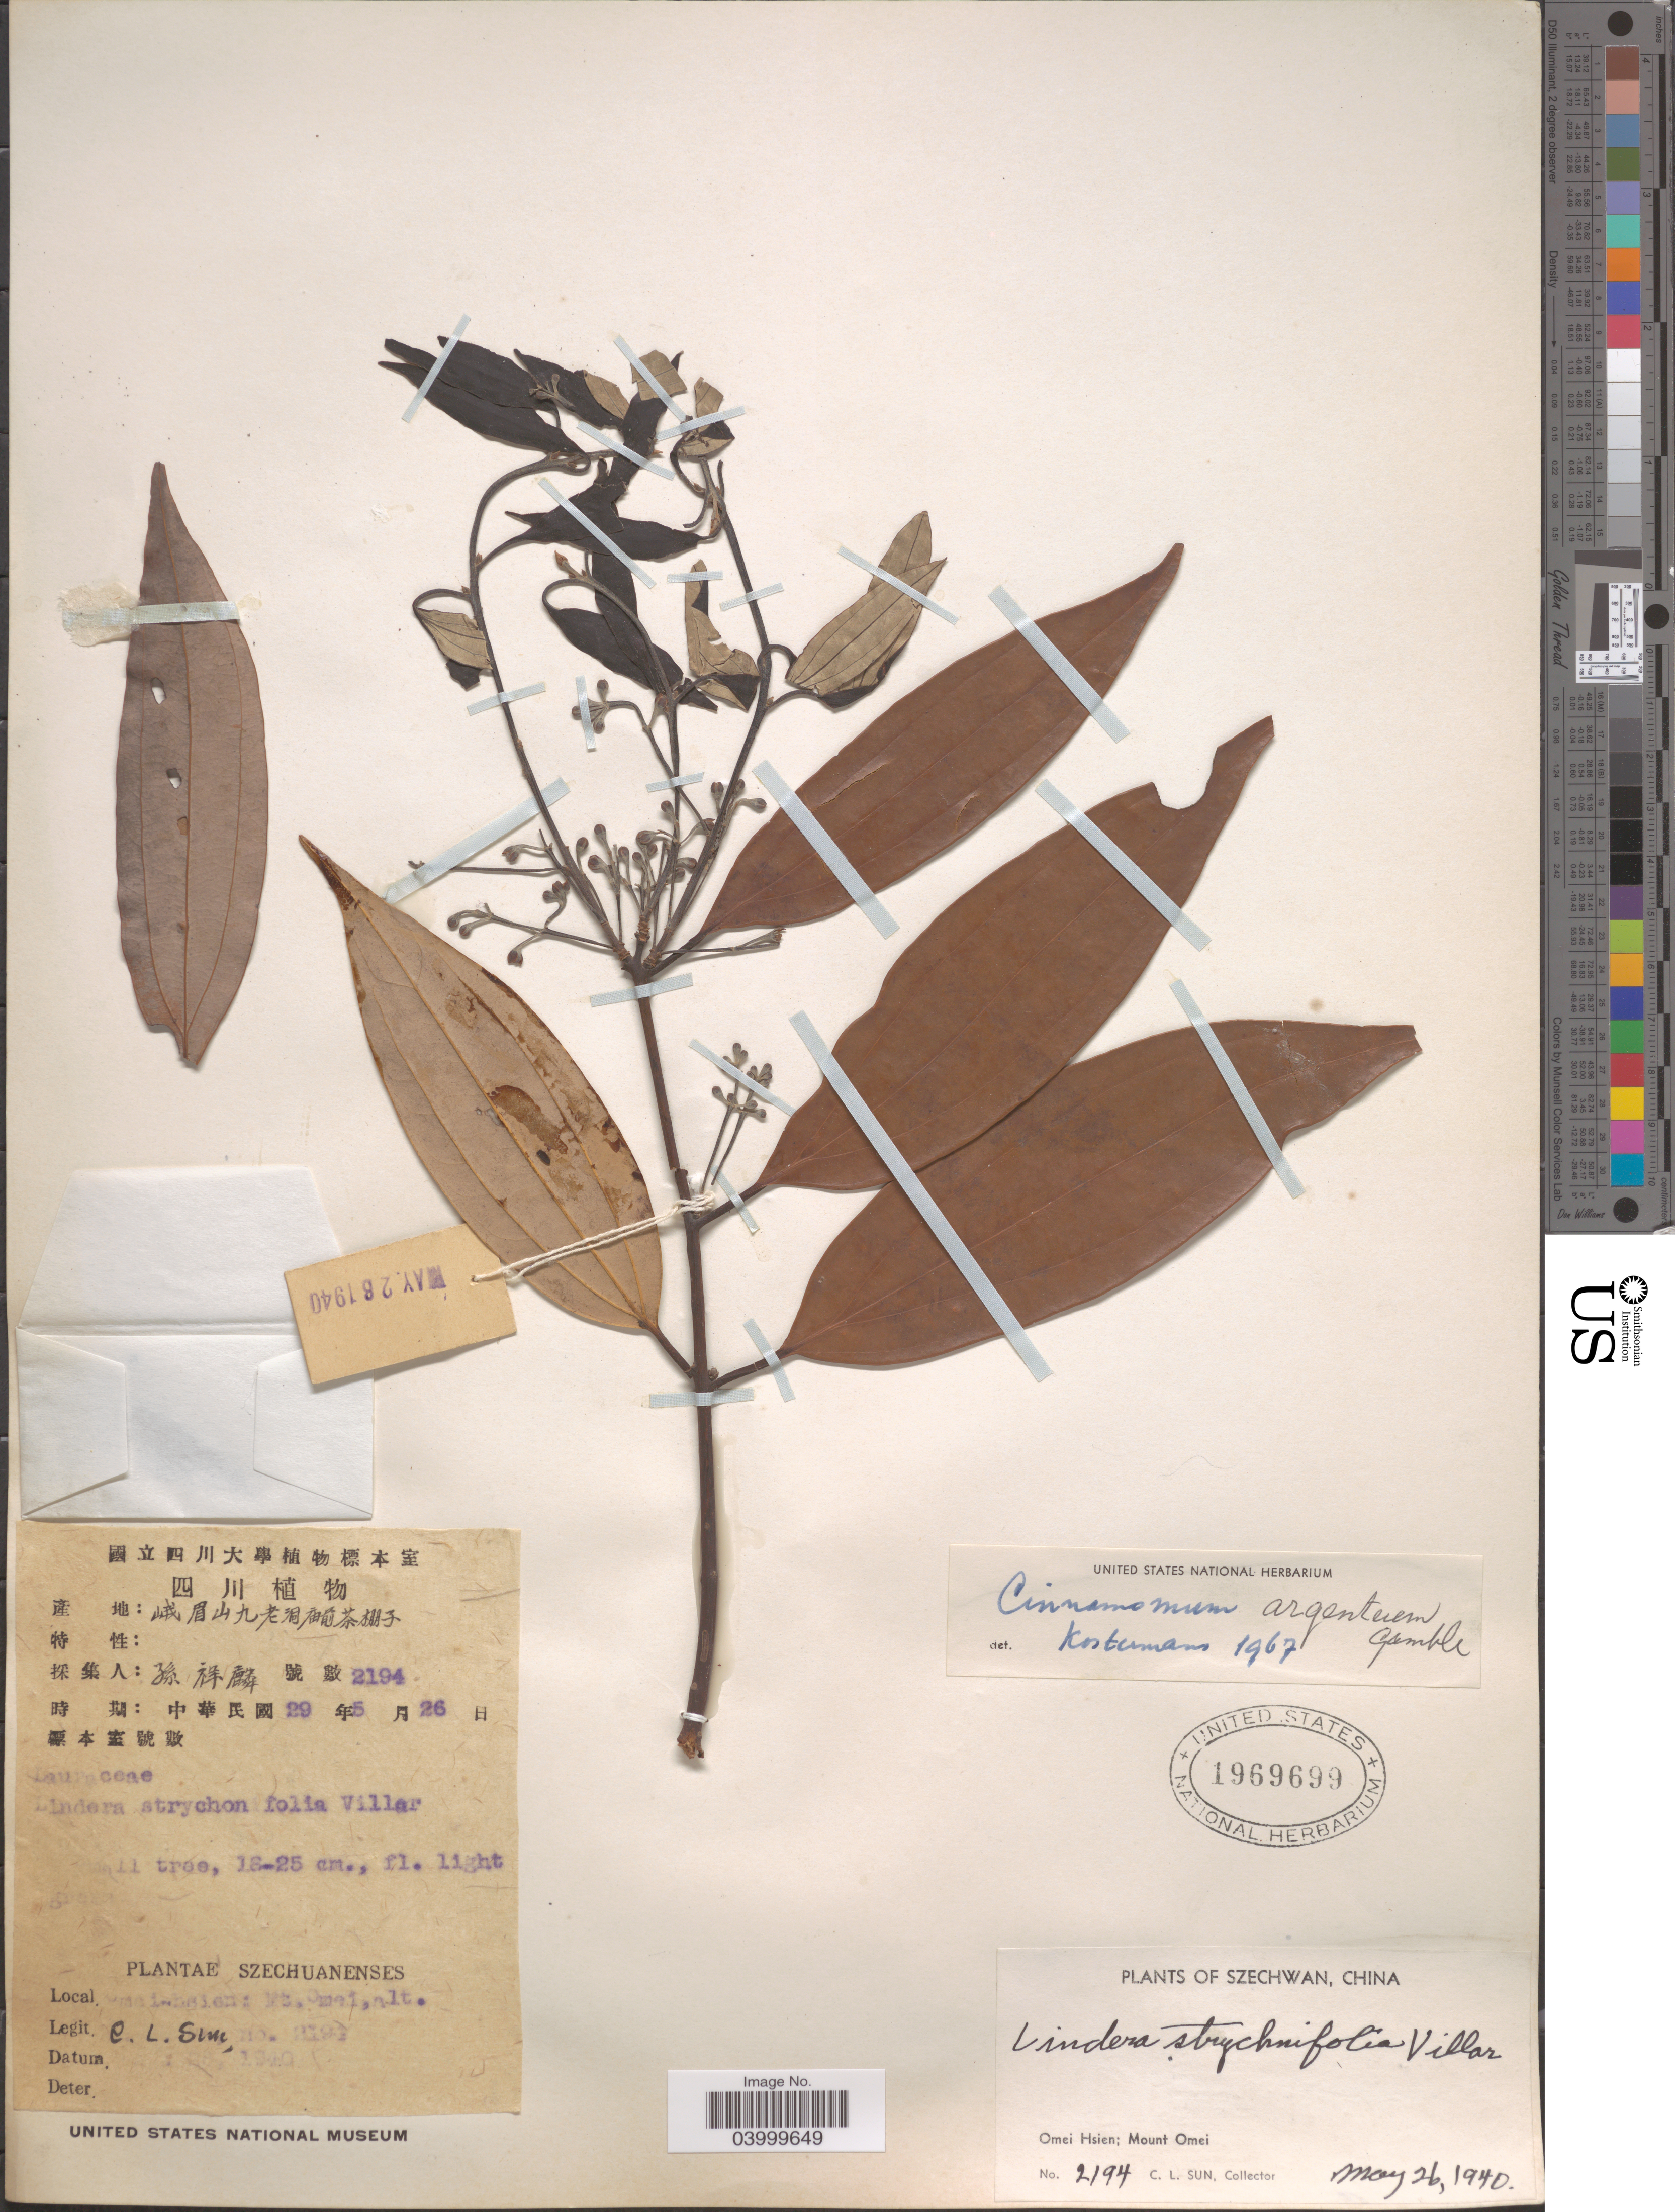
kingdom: Plantae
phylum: Tracheophyta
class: Magnoliopsida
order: Laurales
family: Lauraceae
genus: Cinnamomum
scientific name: Cinnamomum argenteum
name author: Gamble in Sarg.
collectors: C. Sun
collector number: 2194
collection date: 1940-05-26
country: China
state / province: Sichuan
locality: Szechwan. Omei Hsien; Mount Omei.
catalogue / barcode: US 1969699